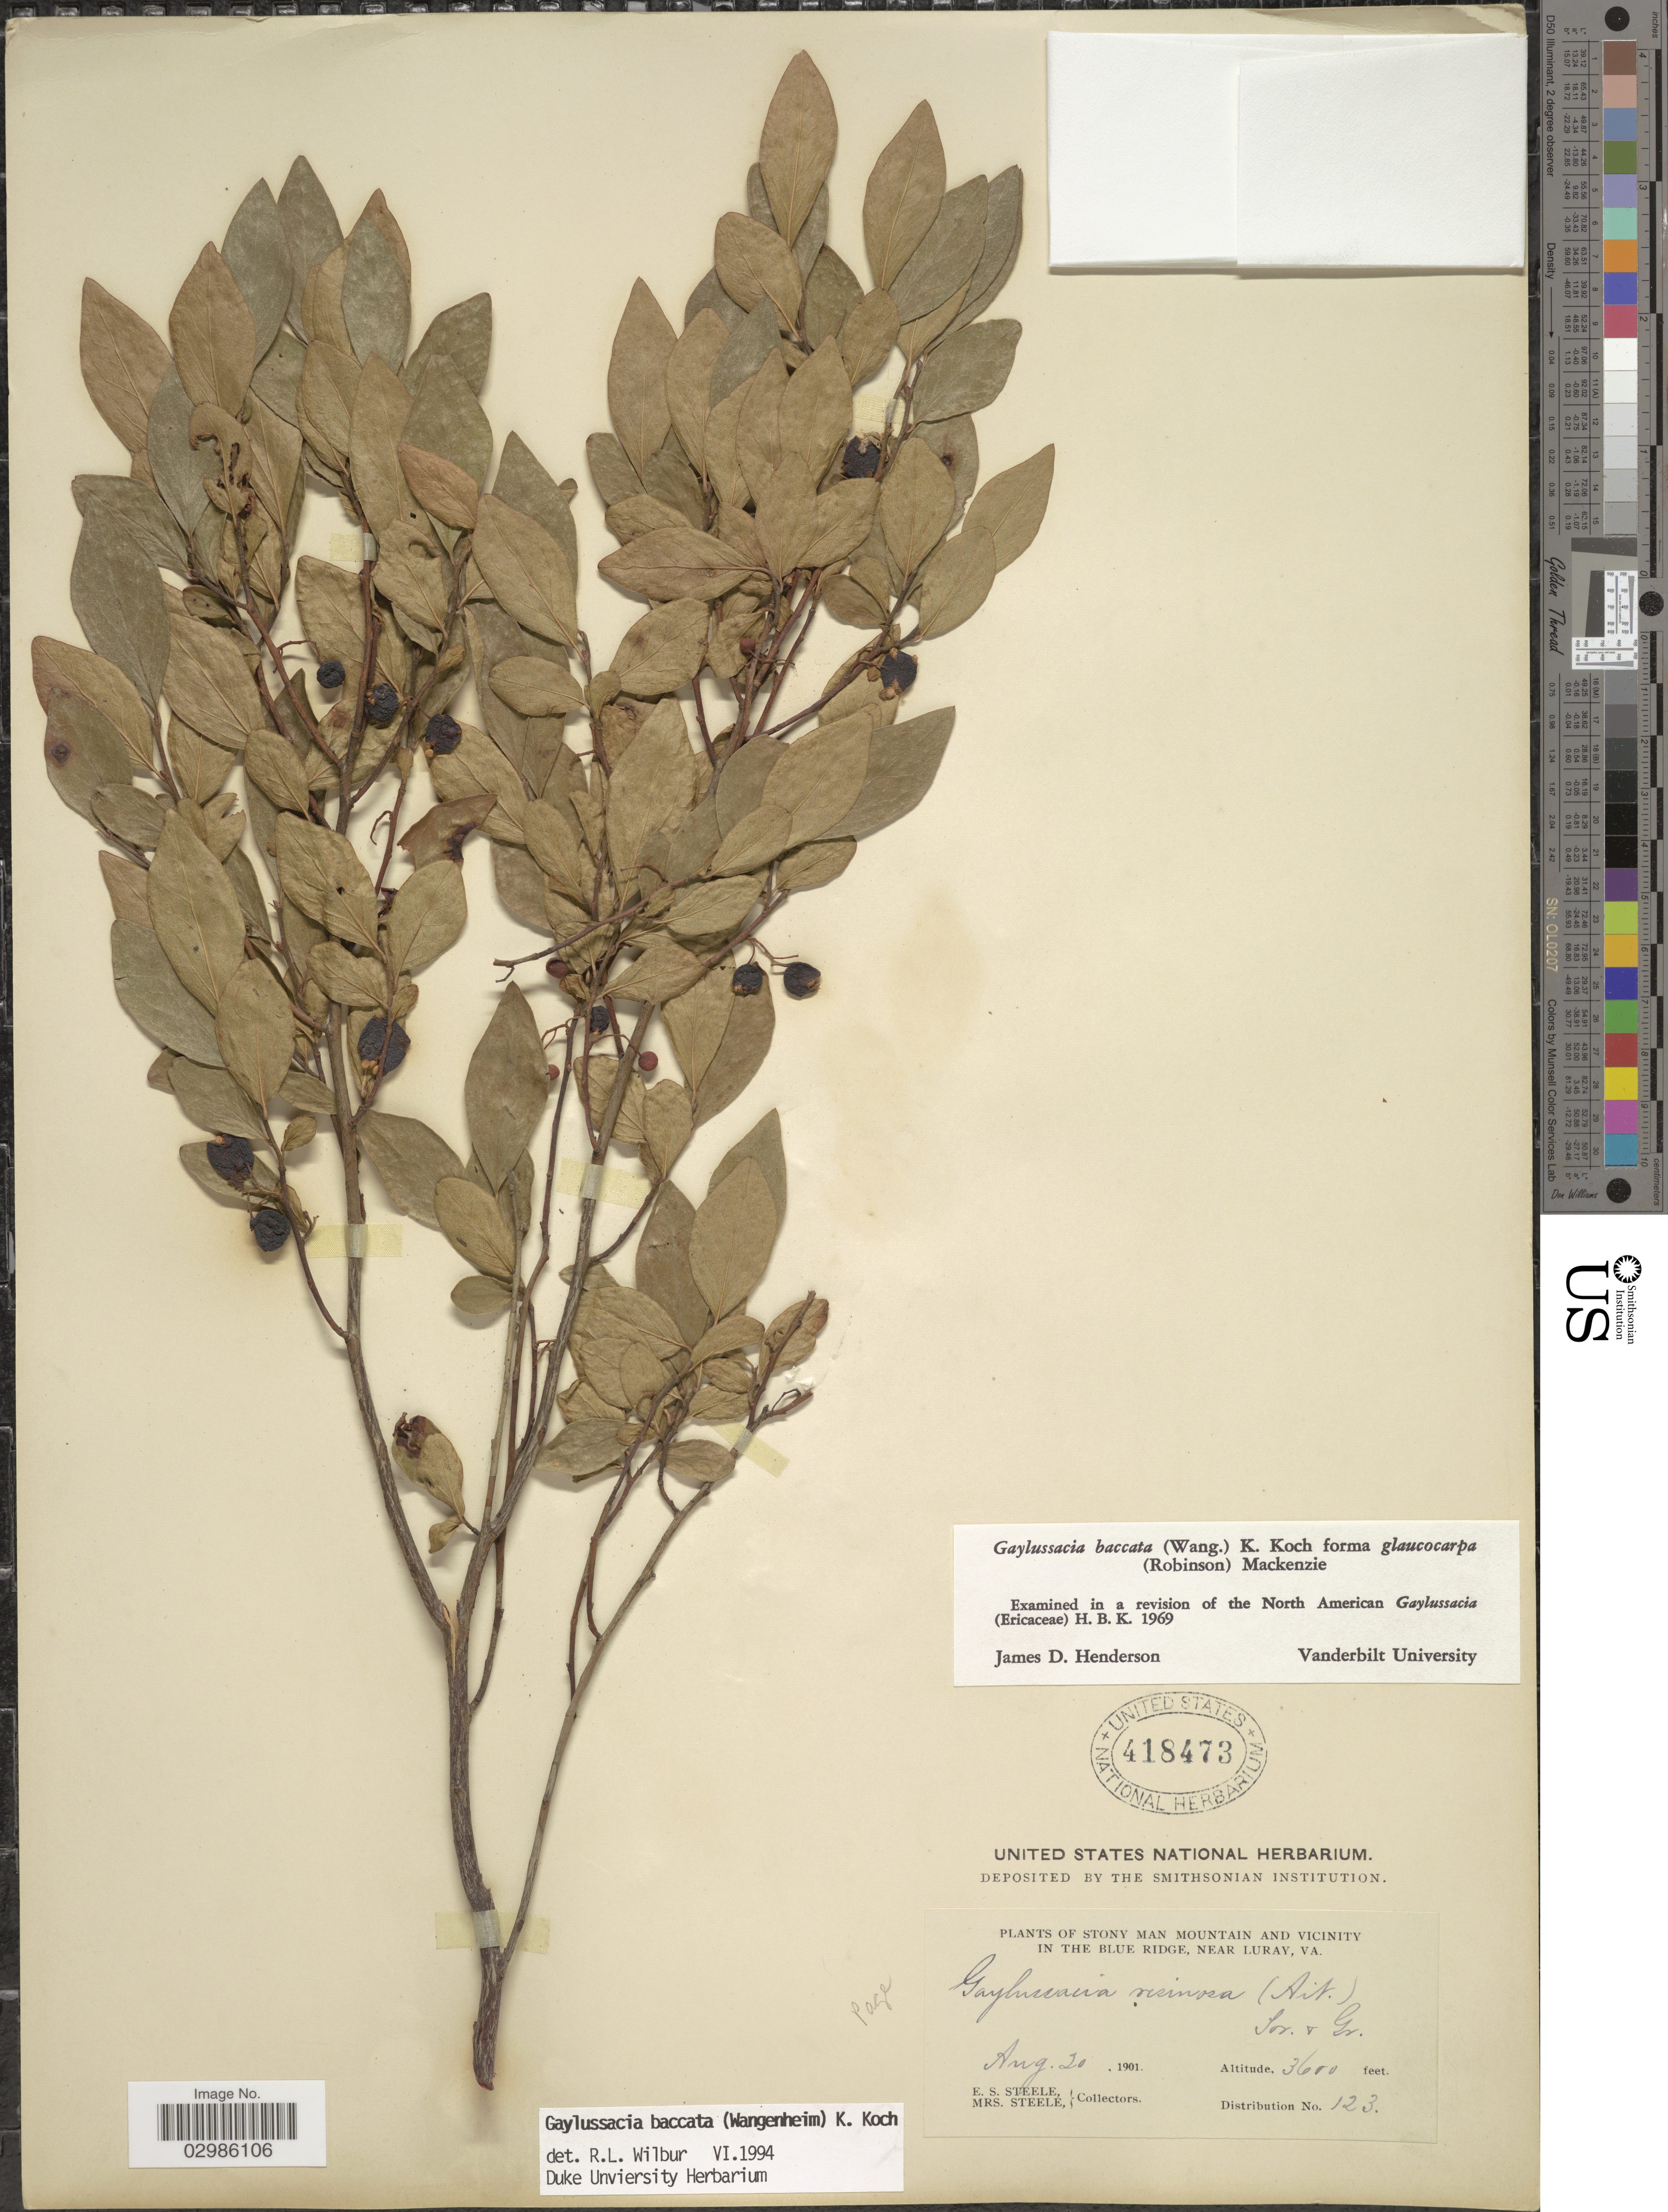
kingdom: Plantae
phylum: Tracheophyta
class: Magnoliopsida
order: Ericales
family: Ericaceae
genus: Gaylussacia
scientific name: Gaylussacia baccata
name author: (Wangenh.) K. Koch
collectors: E. Steele & Mrs. E. S. Steele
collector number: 123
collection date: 1901-08-20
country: United States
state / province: Virginia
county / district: Page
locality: Page. Stony Man Mountain and Vicinity in the Blue Ridge, Near Luray.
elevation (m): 1097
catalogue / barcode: US 418473